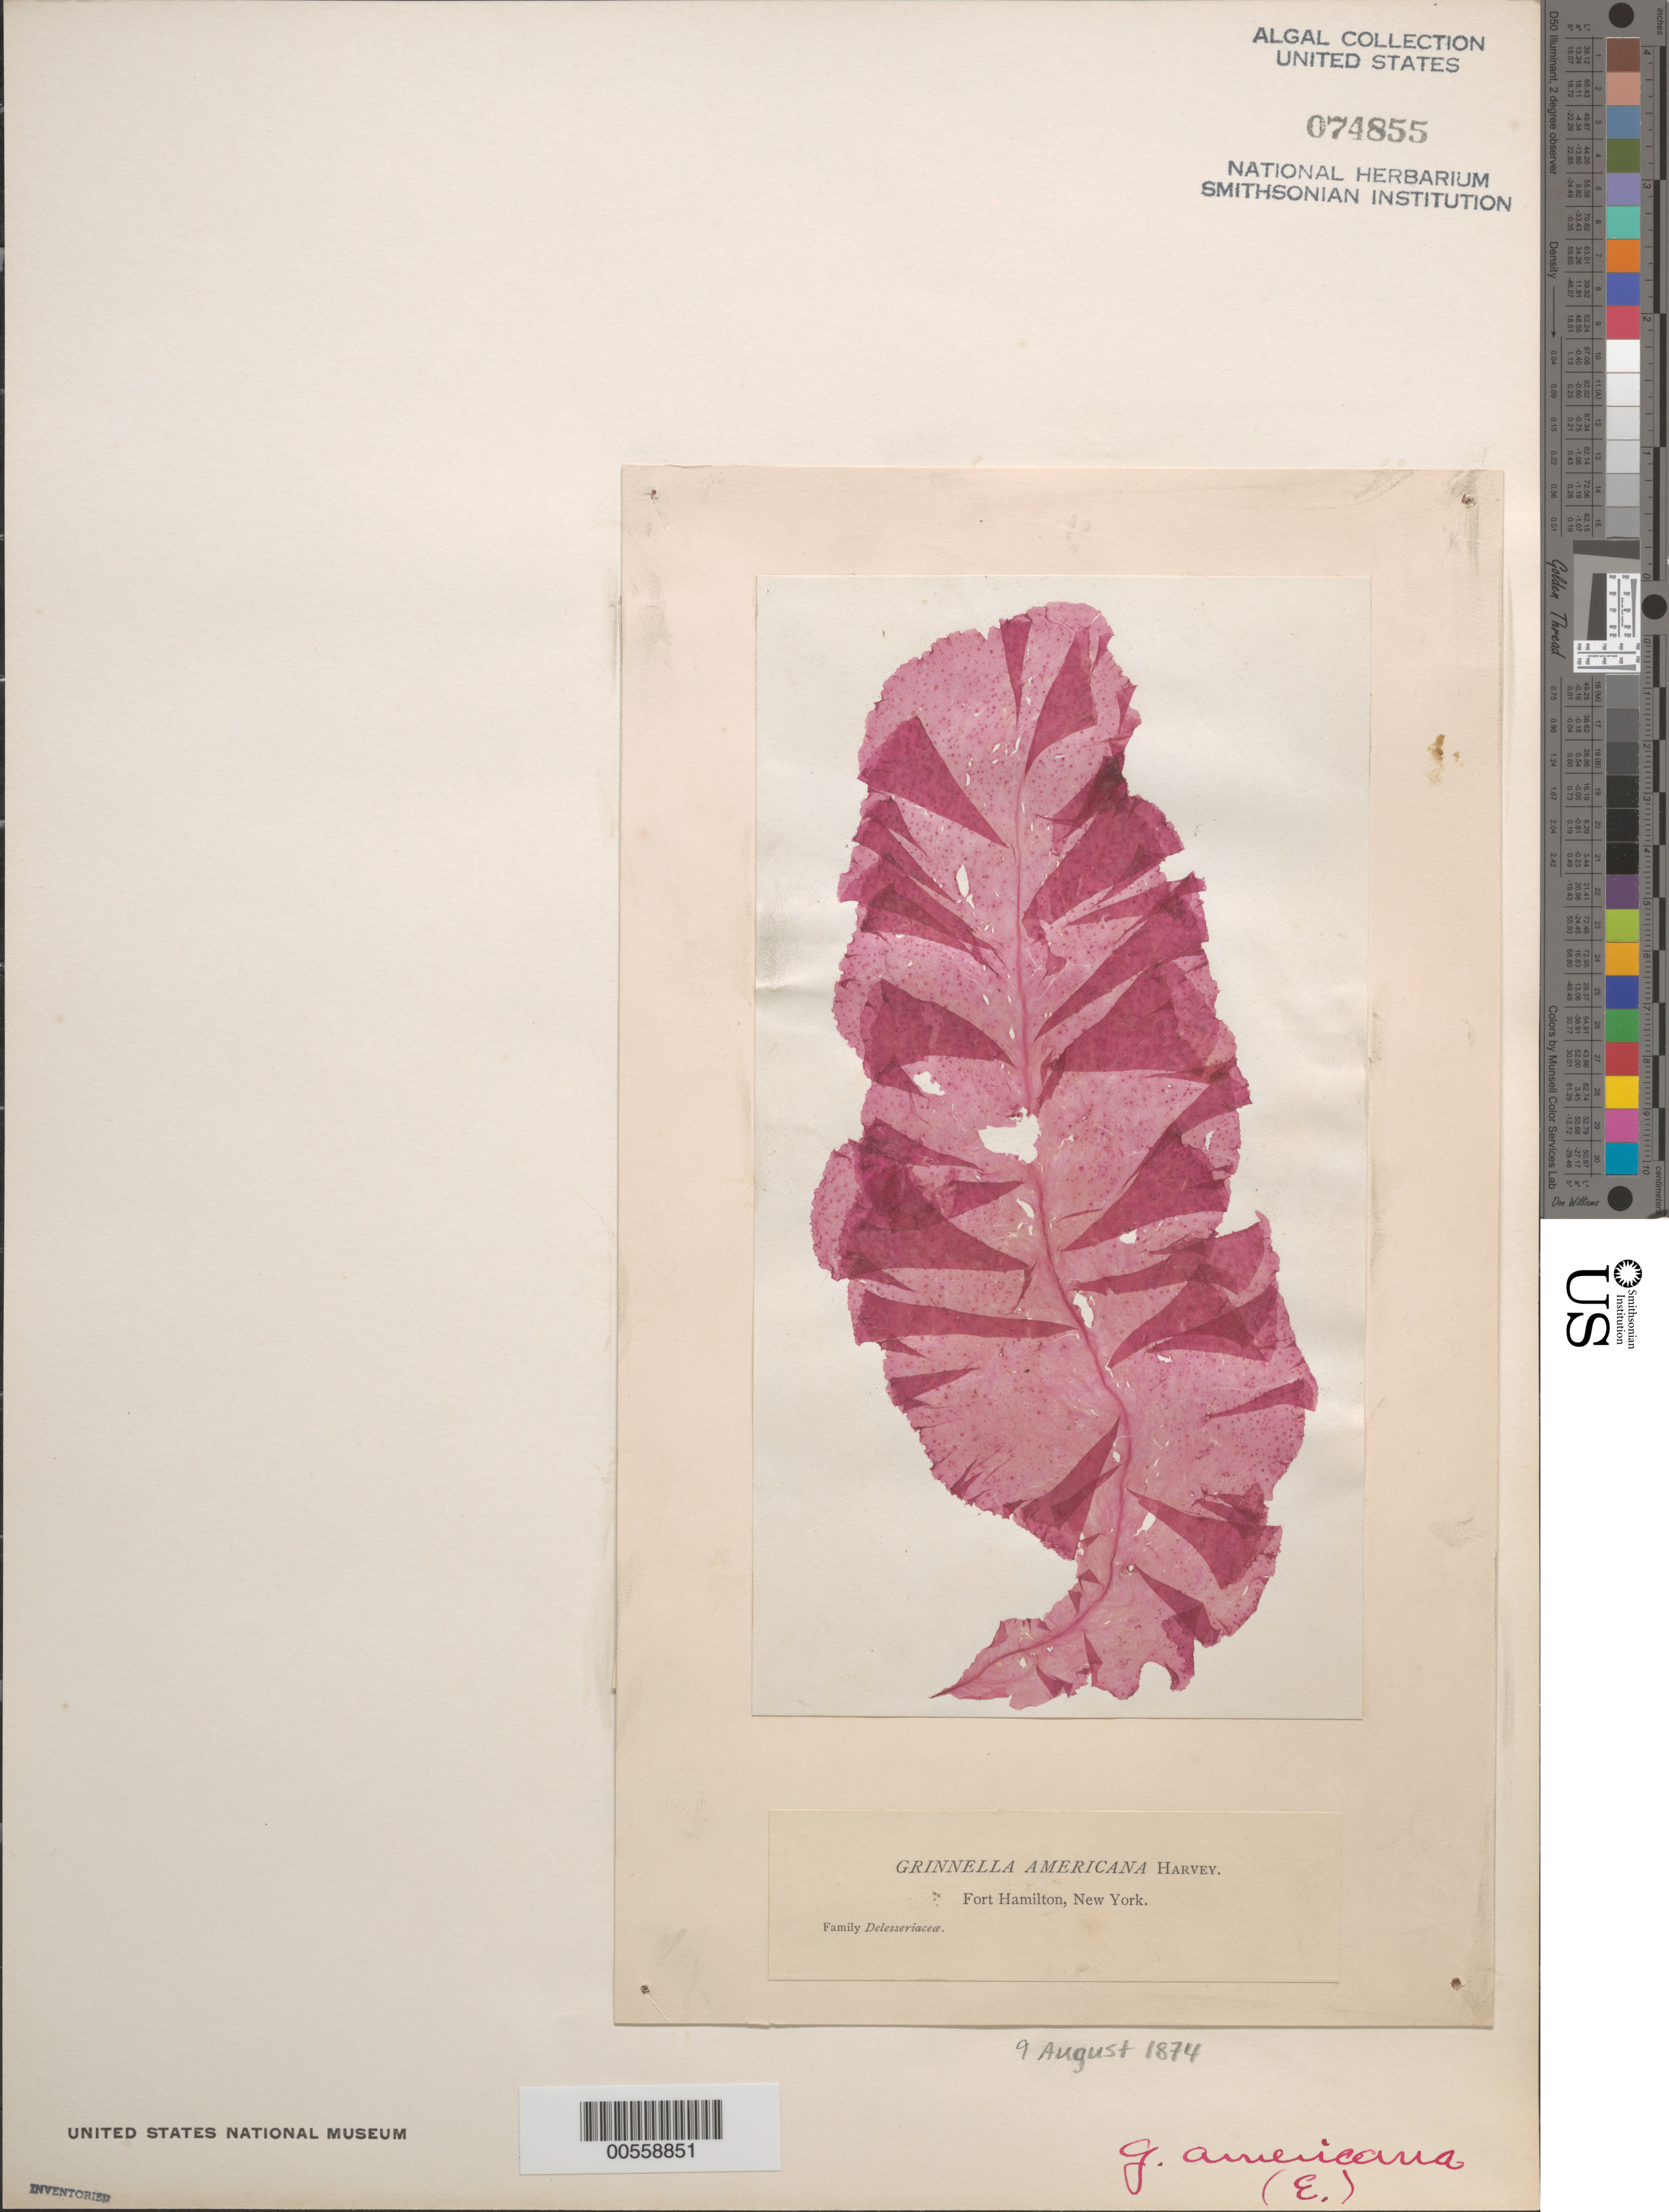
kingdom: Plantae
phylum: Rhodophyta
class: Florideophyceae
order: Ceramiales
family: Delesseriaceae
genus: Grinnellia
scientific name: Grinnellia americana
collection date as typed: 09 Aug 1874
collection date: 1874-08-09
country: United States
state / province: New York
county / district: Kings County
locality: Fort Hamilton, Brooklyn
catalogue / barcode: US 74855